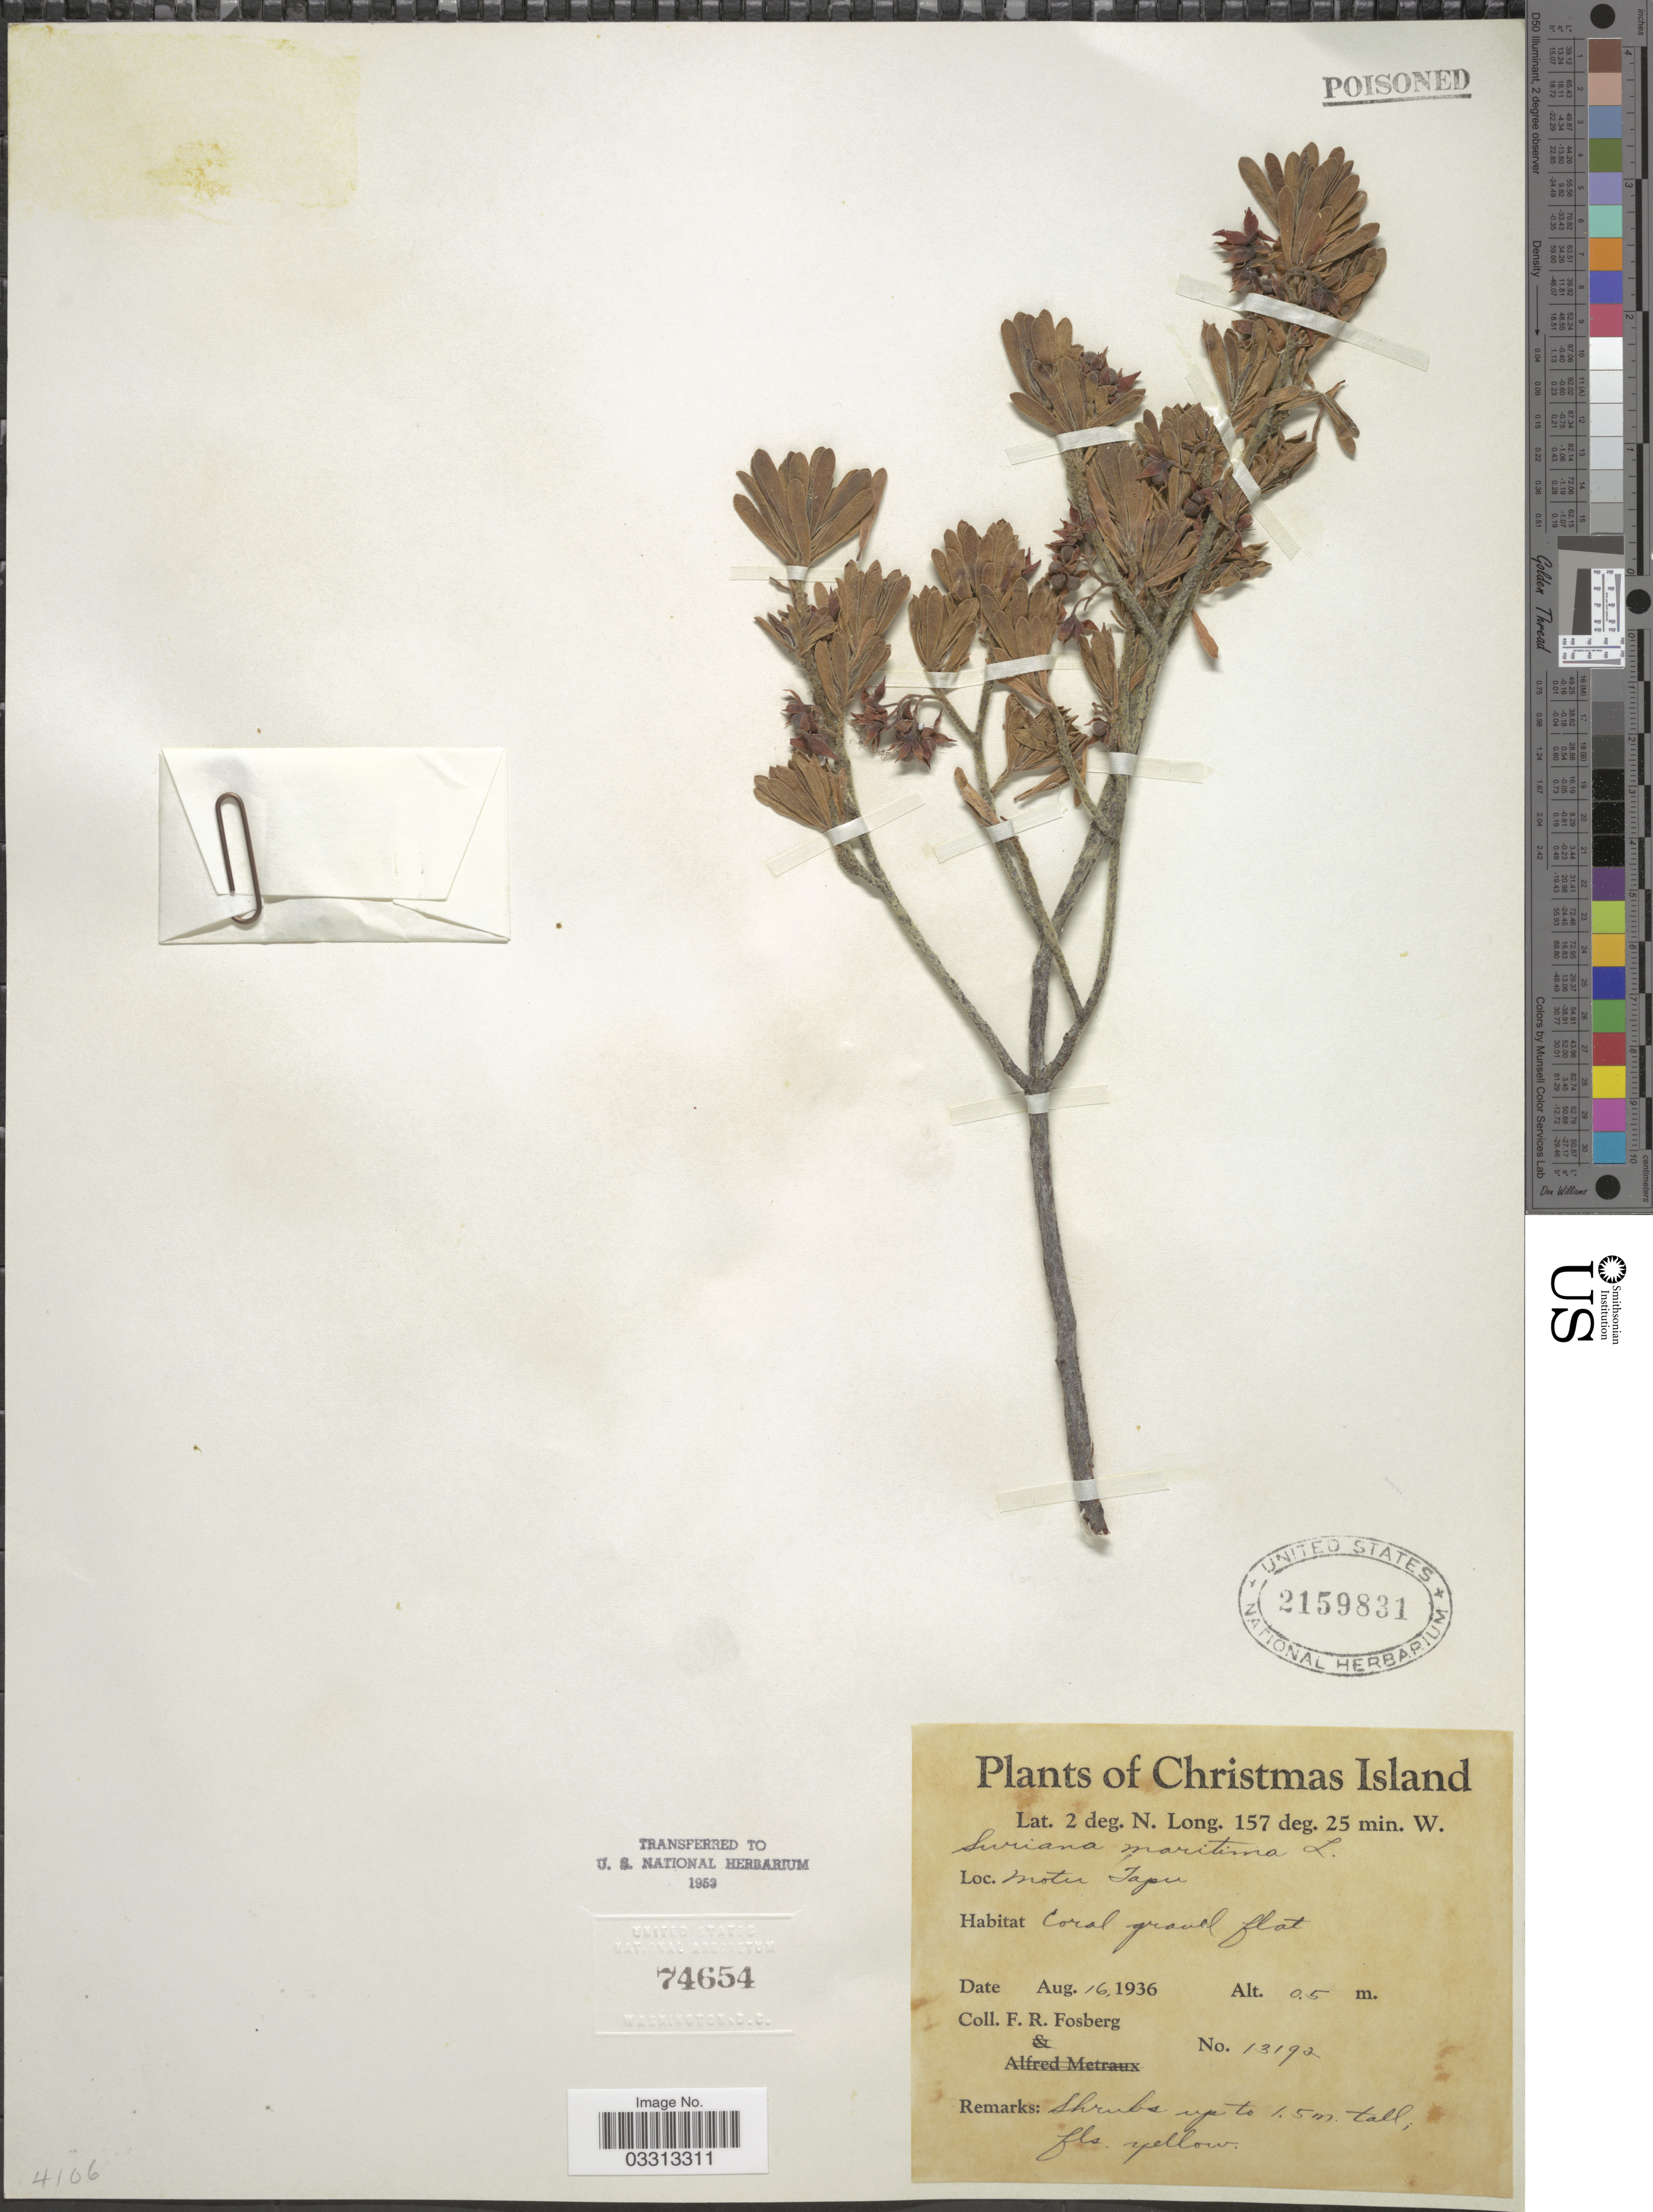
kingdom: Plantae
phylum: Tracheophyta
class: Magnoliopsida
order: Fabales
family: Surianaceae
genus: Suriana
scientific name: Suriana maritima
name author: L.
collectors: F. R. Fosberg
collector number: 13192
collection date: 1936-08-16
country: Kiribati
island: Christmas Island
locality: Christmas Island. Motu Tapu.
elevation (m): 0.5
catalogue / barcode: US 2159831